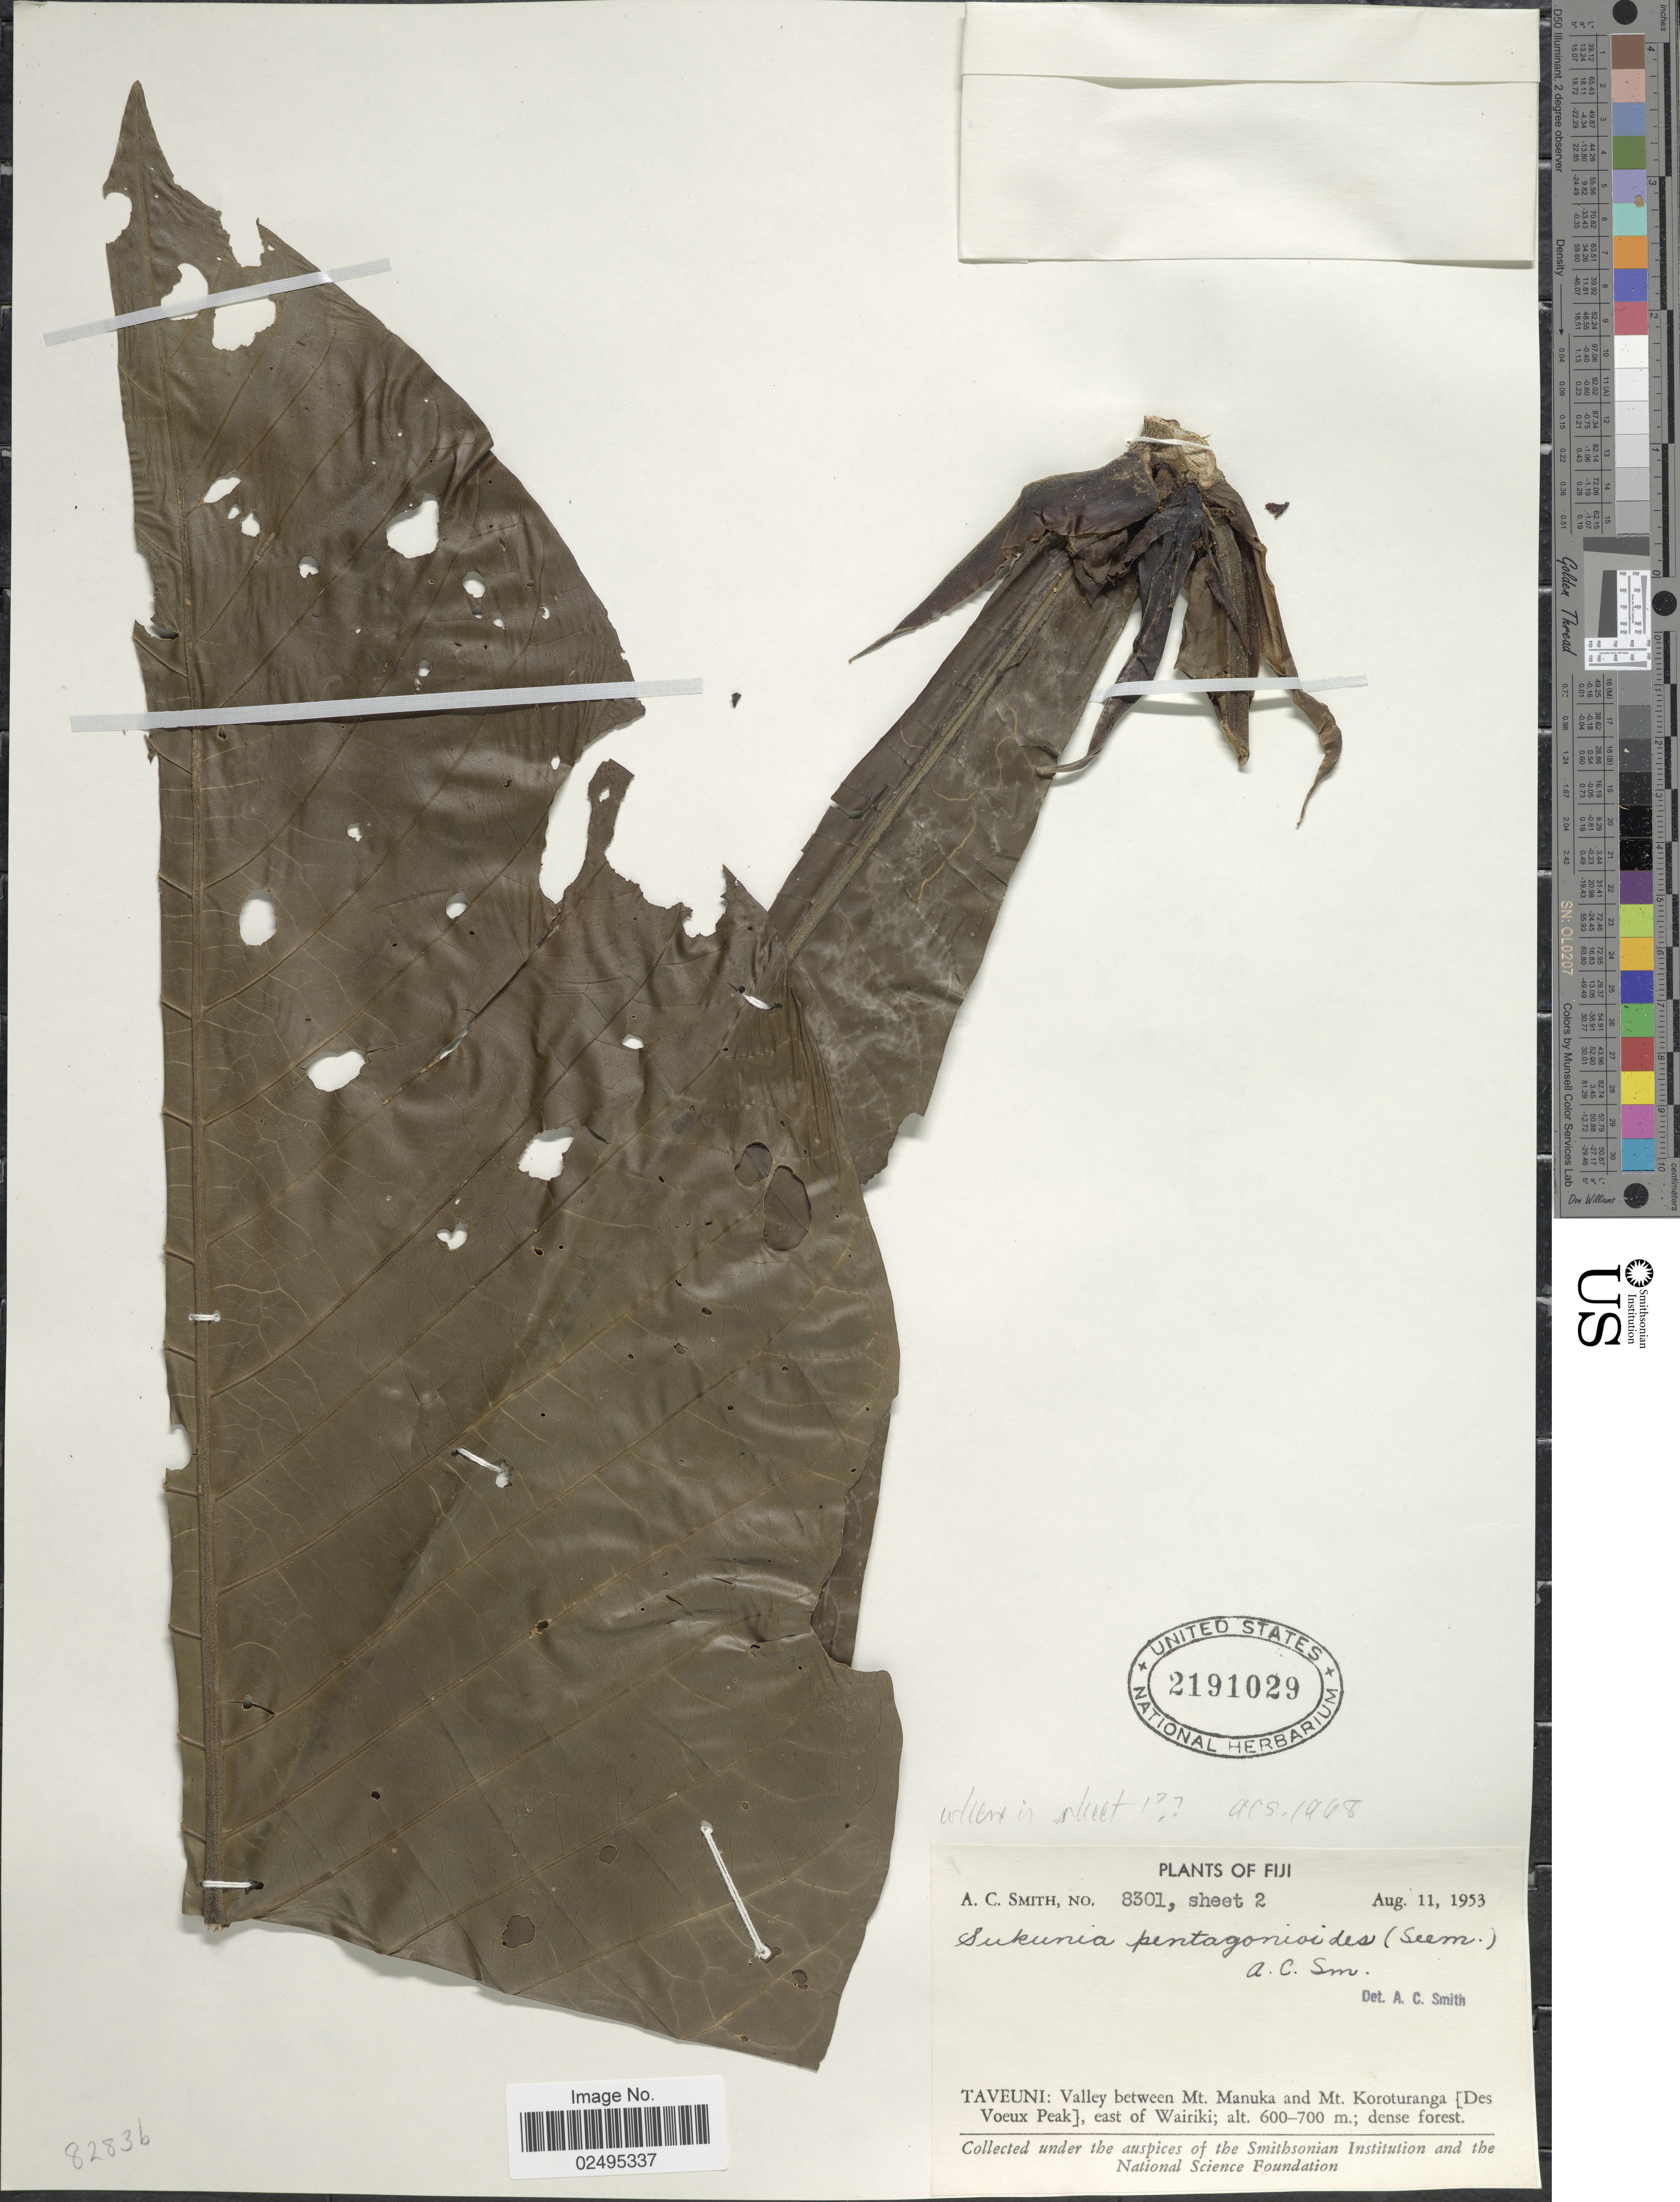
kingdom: Plantae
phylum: Tracheophyta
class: Magnoliopsida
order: Gentianales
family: Rubiaceae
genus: Sukunia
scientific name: Sukunia pentagonioides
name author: (Seem.) A.C. Sm.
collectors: A. C. Smith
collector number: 8301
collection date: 1953-08-11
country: Fiji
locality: Taveuni: Valley between Mt. Manuka and Mt. Koroturanga [Des Voeux Peak], east of Wairiki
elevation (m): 600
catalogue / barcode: US 2191029